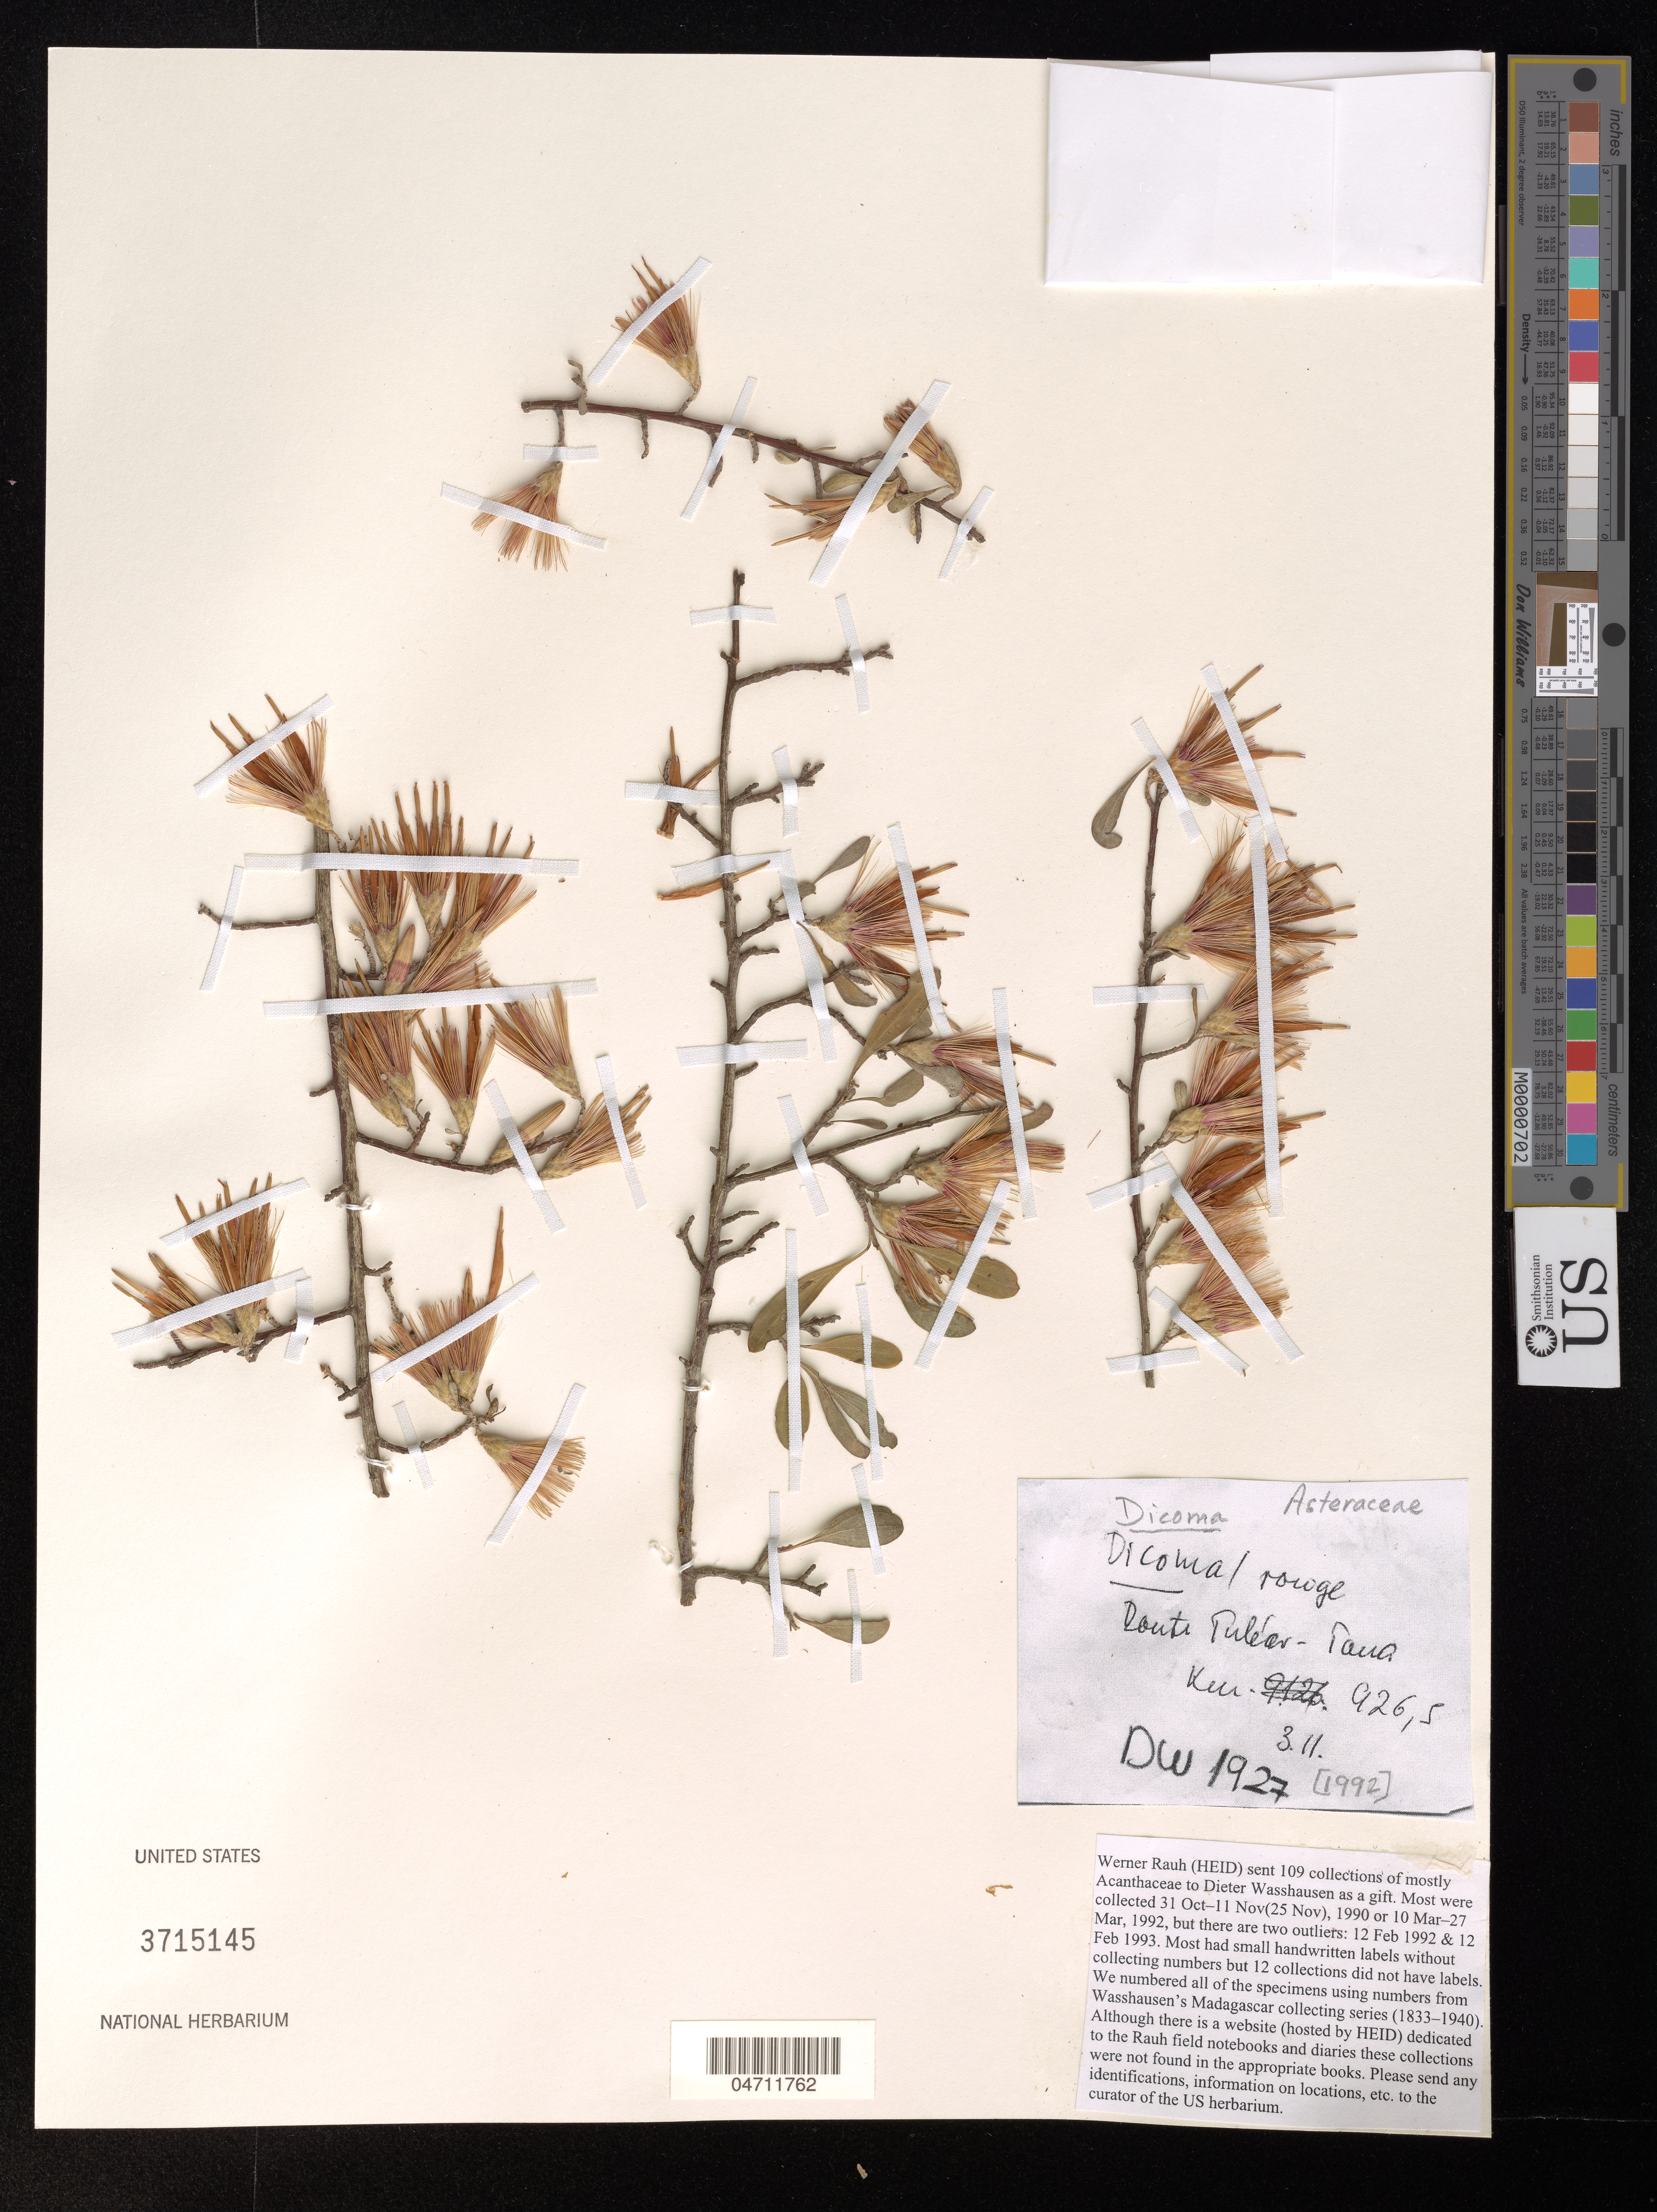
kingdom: Plantae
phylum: Tracheophyta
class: Magnoliopsida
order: Asterales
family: Asteraceae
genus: Dicoma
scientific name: Dicoma sp.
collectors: W. Rauh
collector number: DW 1927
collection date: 1992-03-11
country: Madagascar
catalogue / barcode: US 3715145